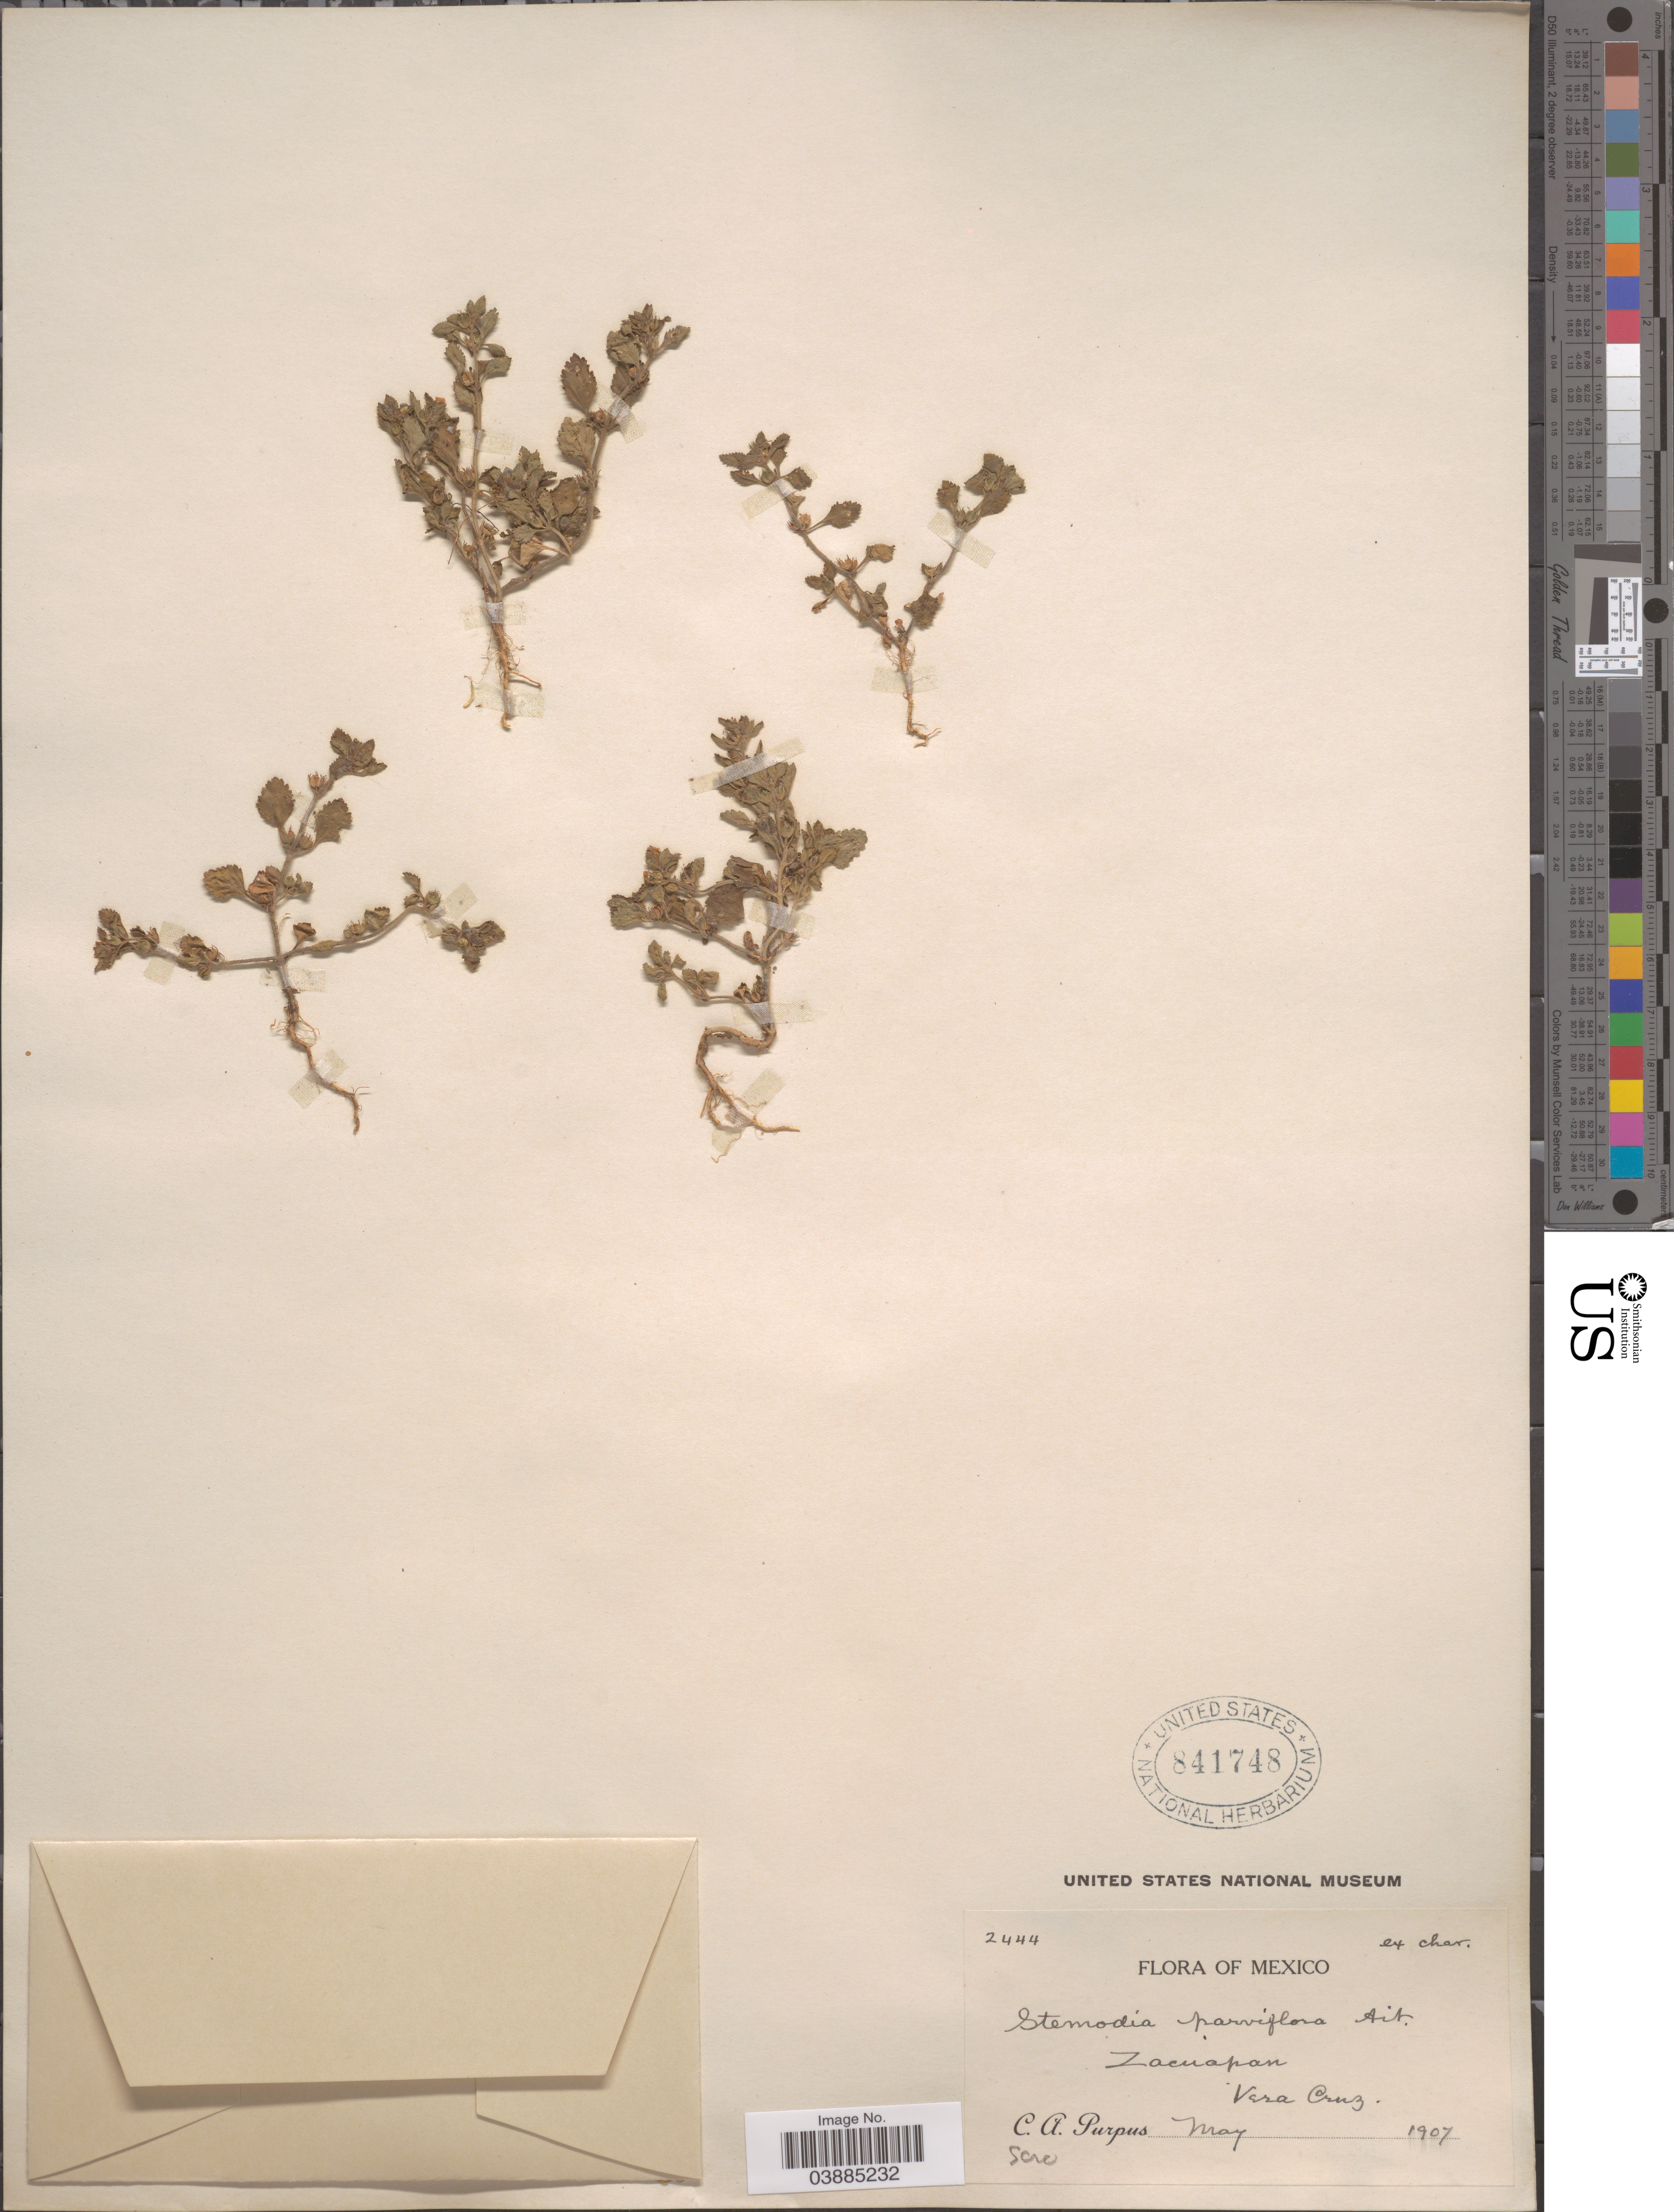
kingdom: Plantae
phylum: Tracheophyta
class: Magnoliopsida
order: Lamiales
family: Plantaginaceae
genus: Stemodia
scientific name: Stemodia parviflora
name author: W.T. Aiton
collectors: C. A. Purpus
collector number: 2444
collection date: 1907-05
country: Mexico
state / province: Veracruz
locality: Zacuapan, Vera Cruz.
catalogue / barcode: US 841748